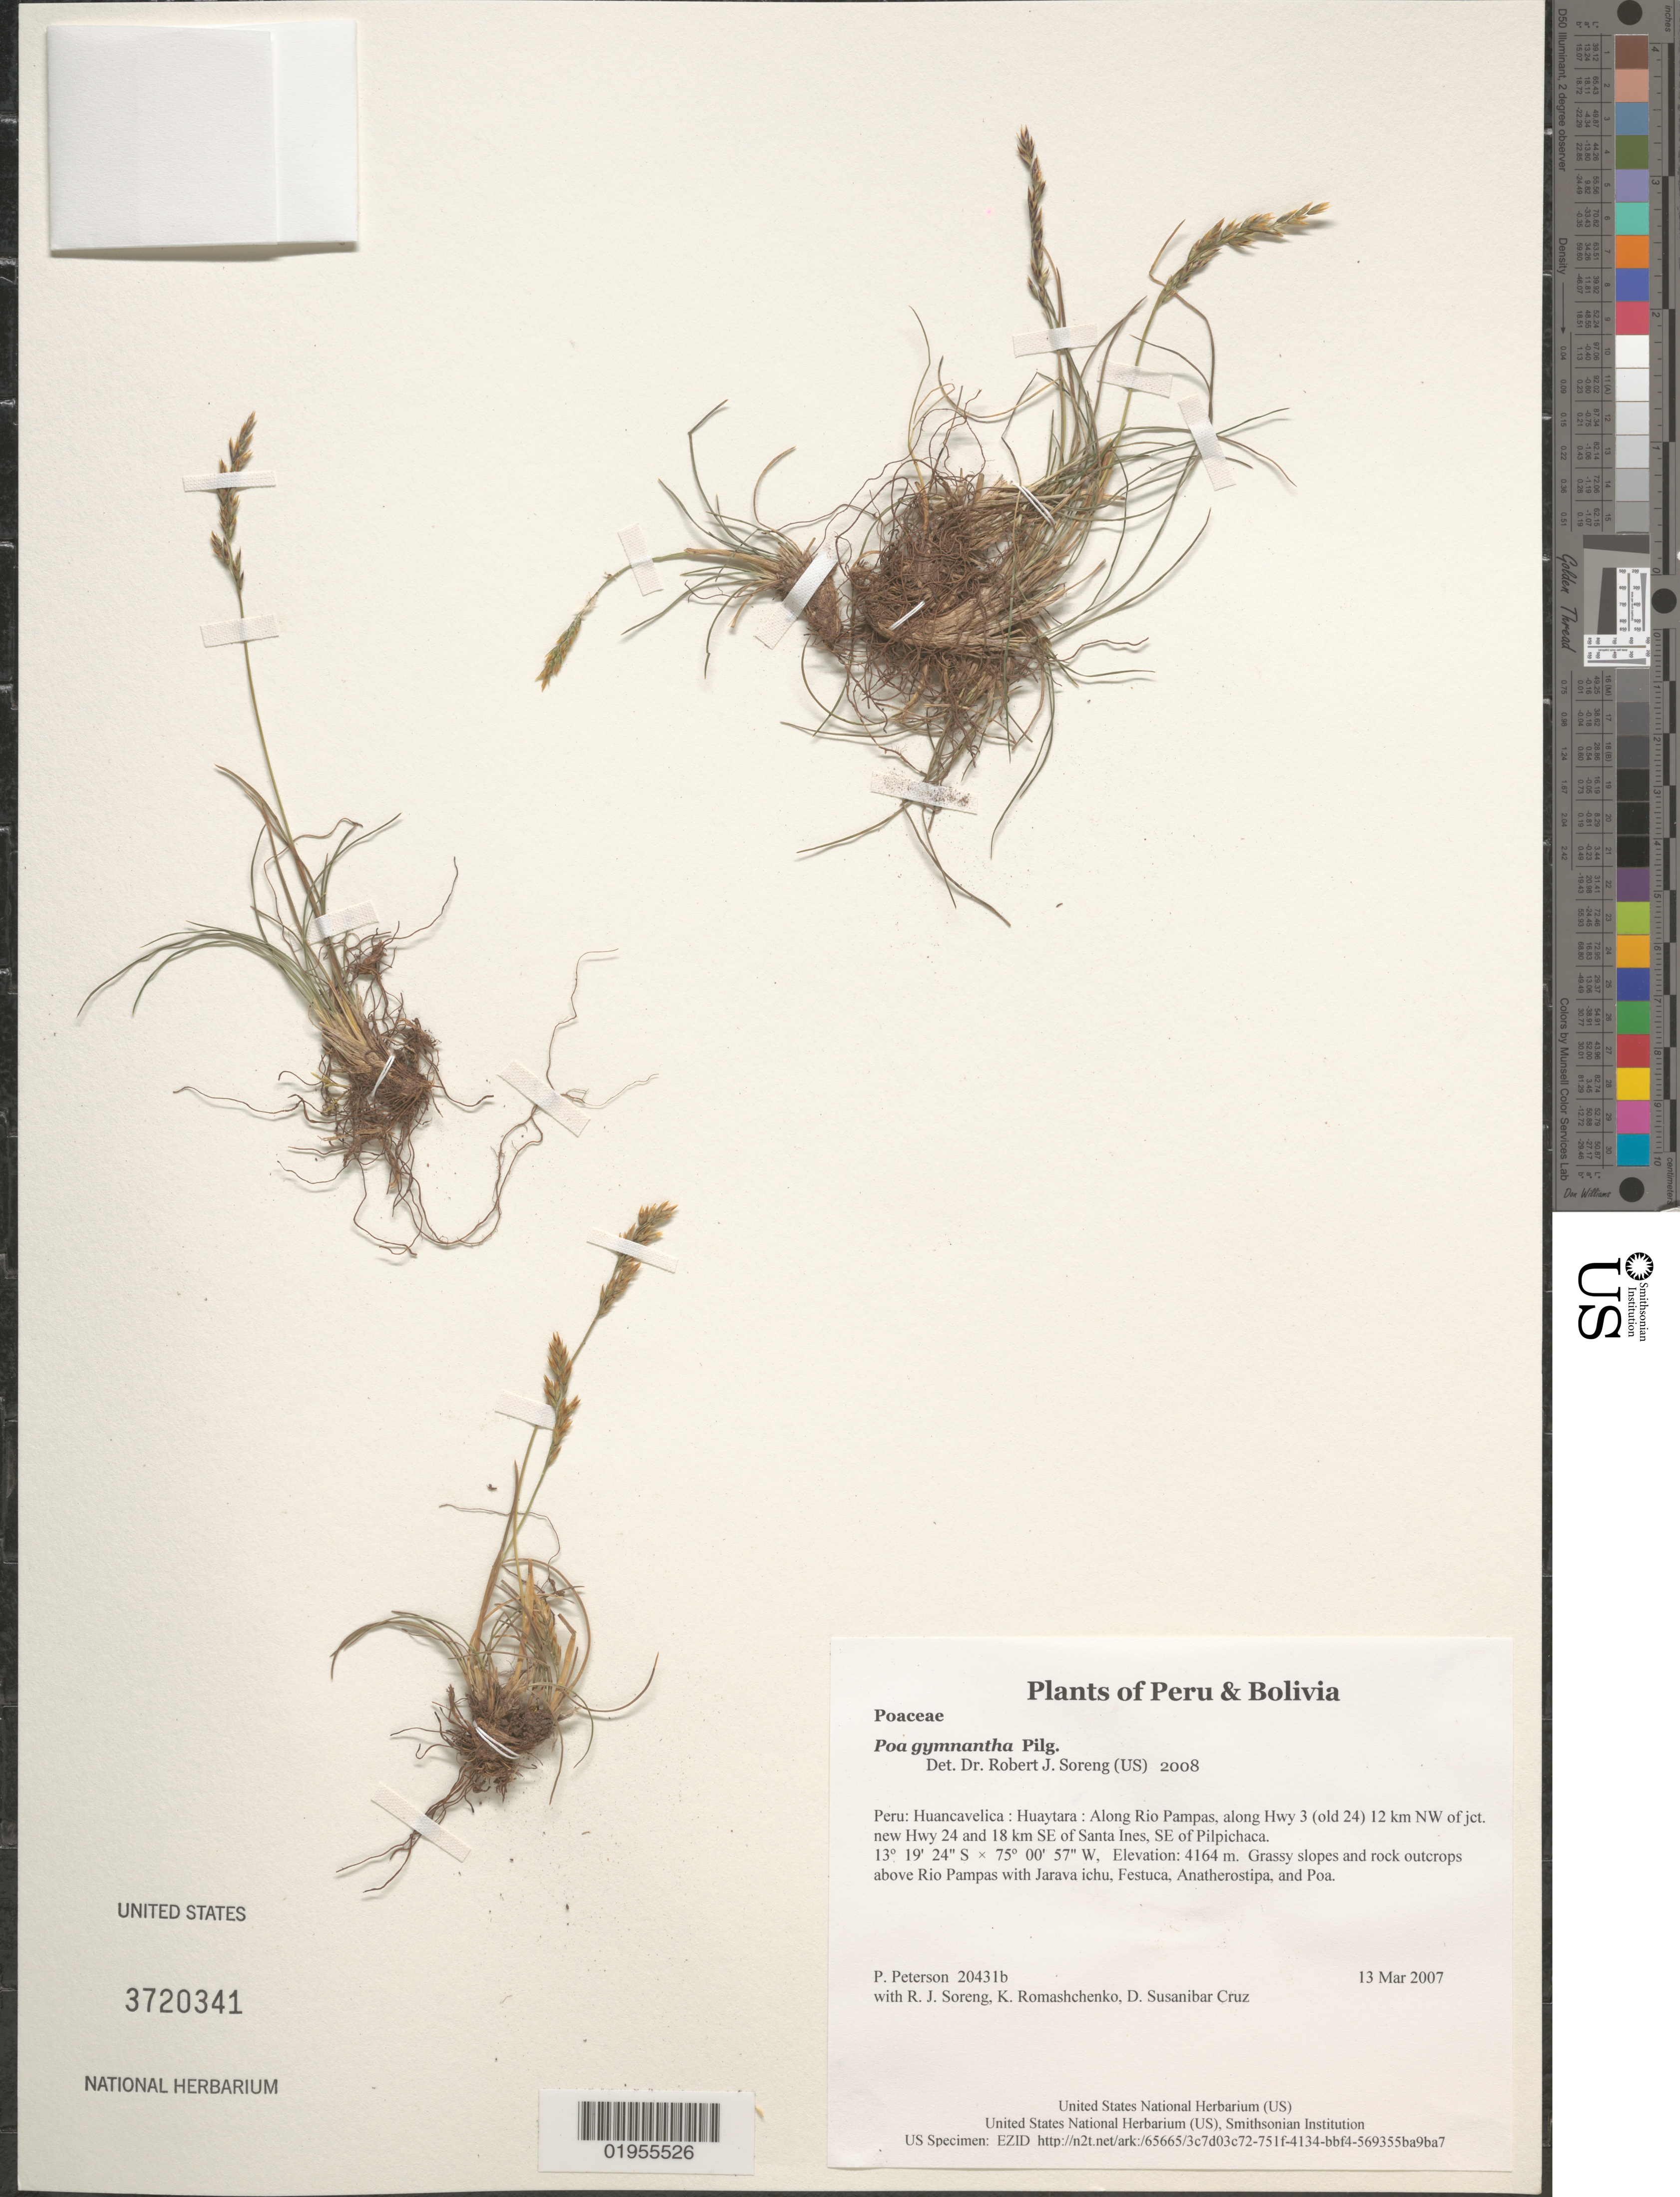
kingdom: Plantae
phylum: Tracheophyta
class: Liliopsida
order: Poales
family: Poaceae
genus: Poa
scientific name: Poa gymnantha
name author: Pilg.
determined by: Soreng, Robert J., Research Associate (BOT), Smithsonian Institution - National Museum of Natural History (UNITED STATES)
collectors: P. M. Peterson, R. J. Soreng, K. Romashchenko & D. Susanibar Cruz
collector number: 20431b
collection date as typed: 13 Mar 2007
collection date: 2007-03-13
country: Peru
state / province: Huancavelica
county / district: Huaytara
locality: Along Rio Pampas, along Hwy 3 (old 24) 12 km NW of jct. new Hwy 24 and 18 km SE of Santa Ines, SE of Pilpichaca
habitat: Grassy slopes and rock outcrops above Rio Pampas with Jarava ichu, Festuca, Anatherostipa, and Poa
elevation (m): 4164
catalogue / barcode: US 3720341